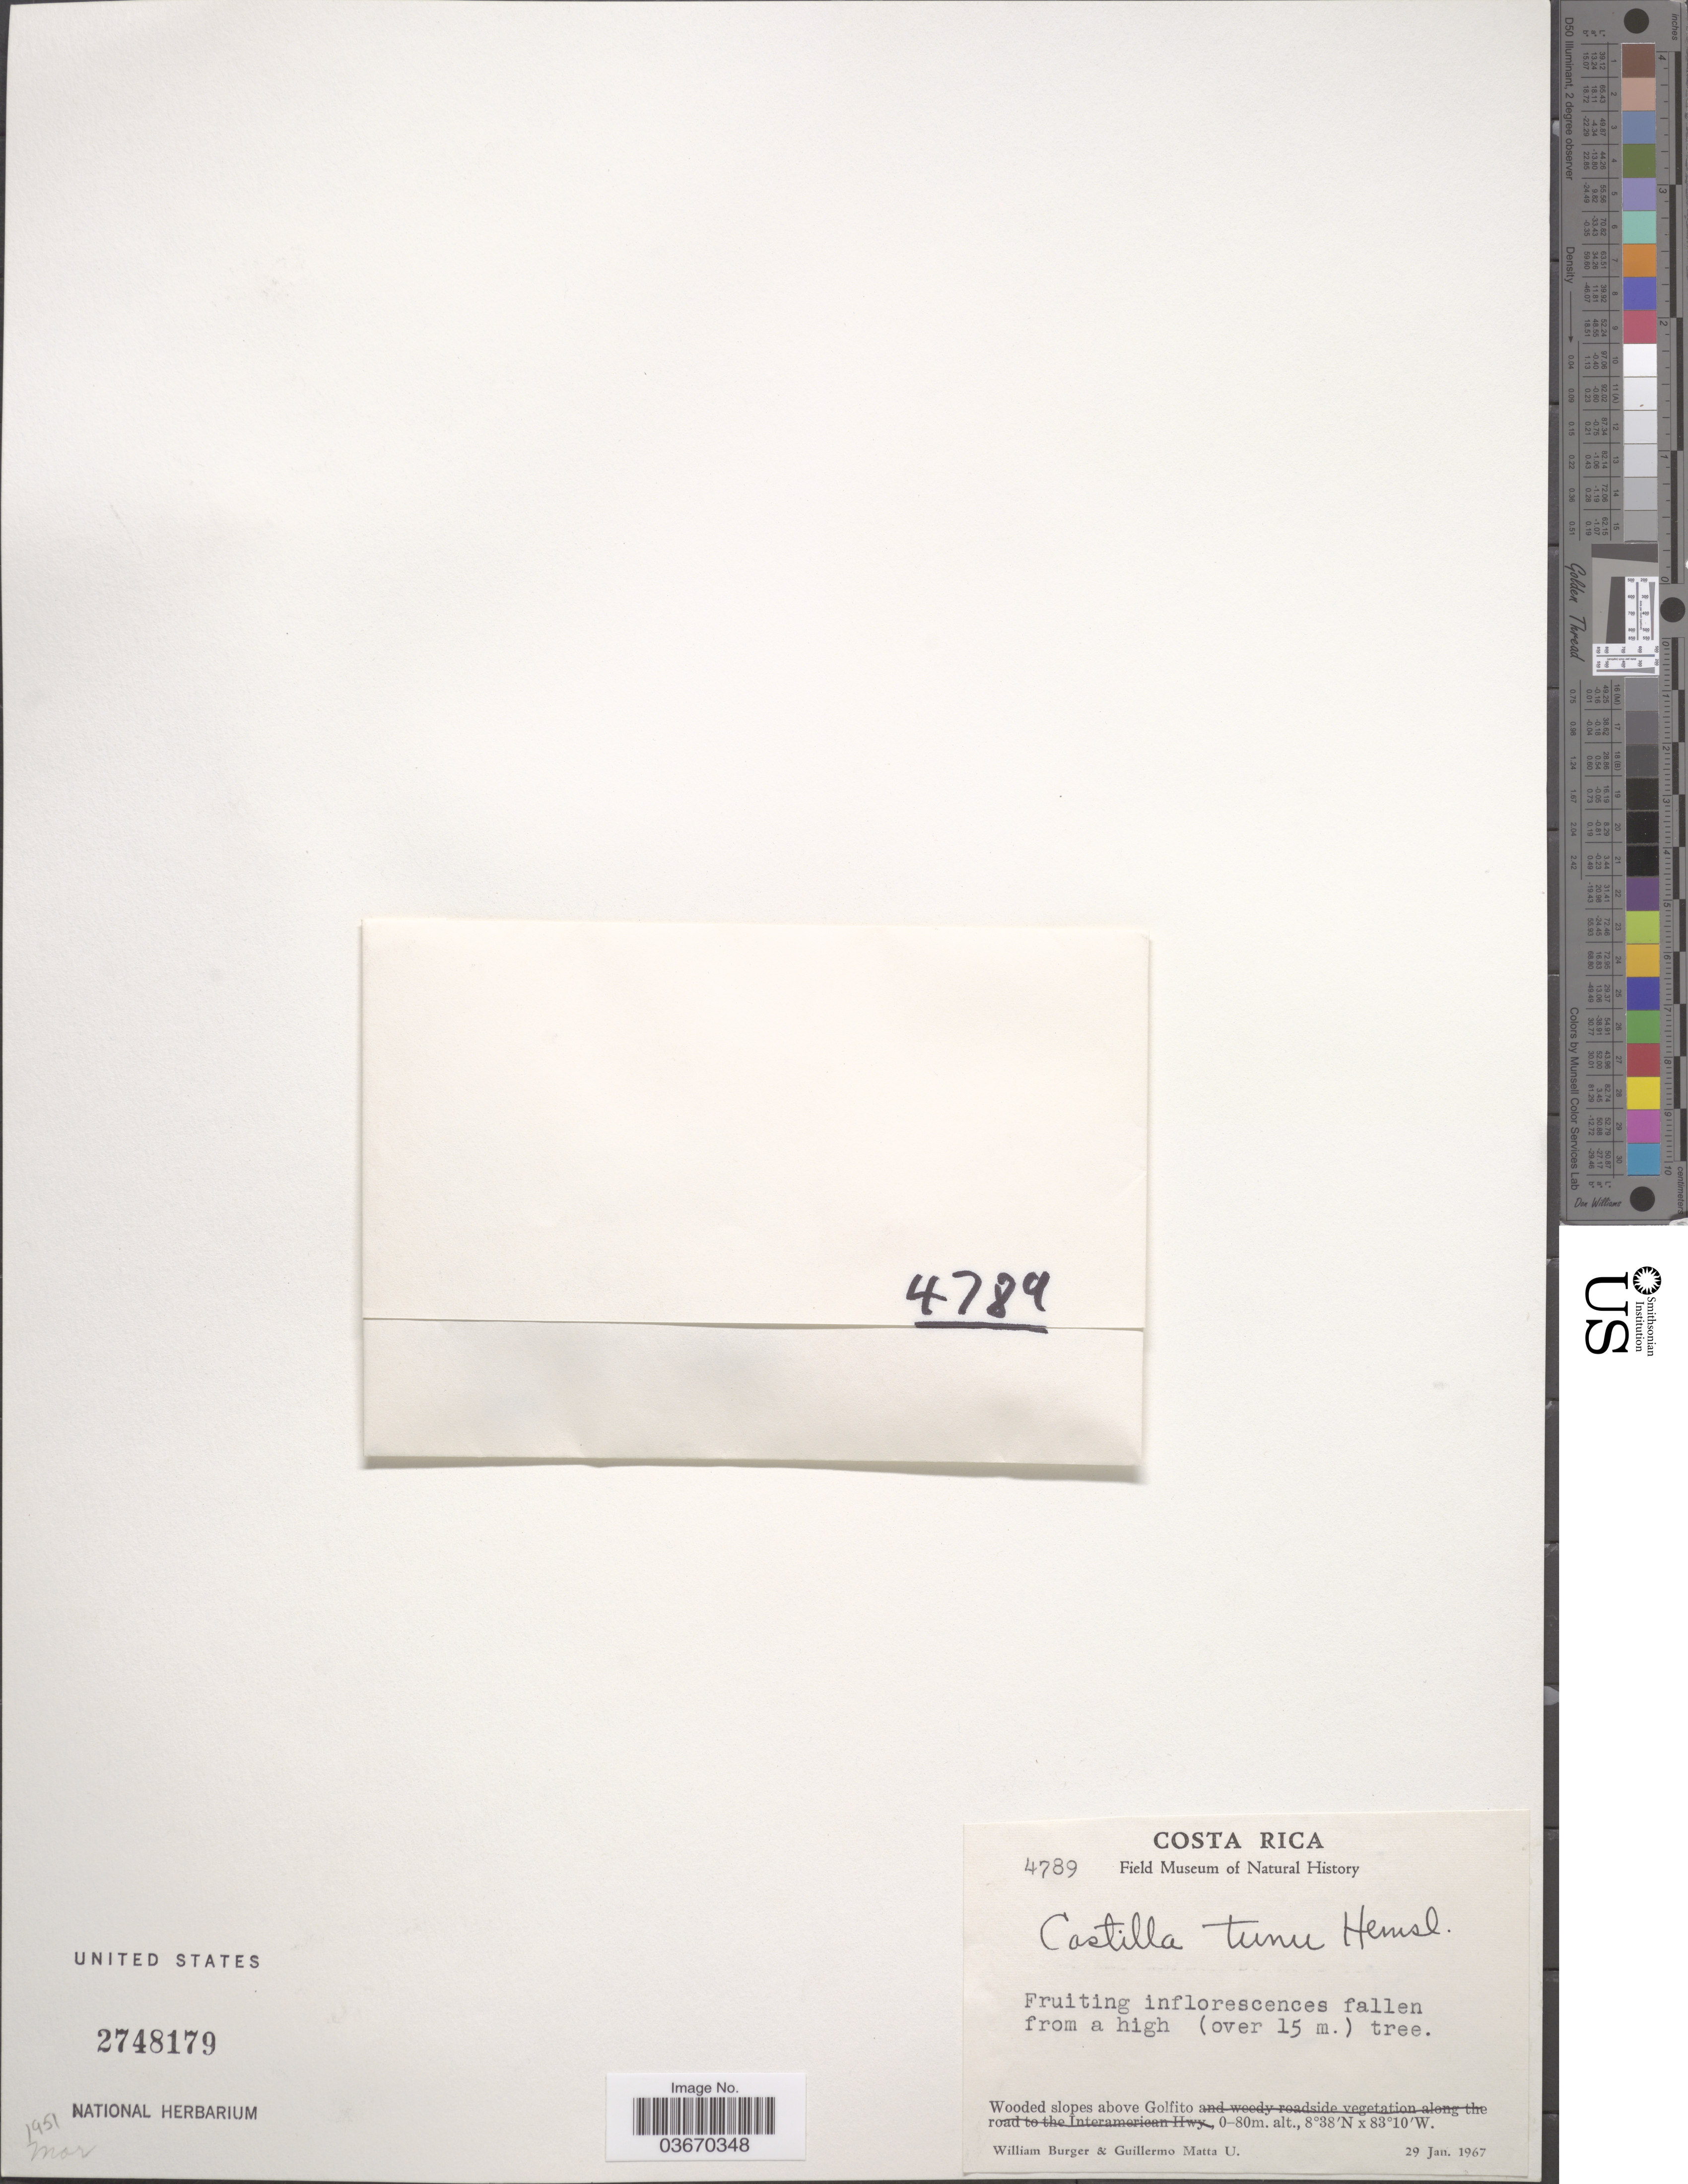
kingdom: Plantae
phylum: Tracheophyta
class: Magnoliopsida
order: Rosales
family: Moraceae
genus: Castilla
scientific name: Castilla tunu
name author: Hemsl.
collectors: W. Burger & G. Matta U.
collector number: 4789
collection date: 1967-01-29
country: Costa Rica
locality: Wooded slopes above Golfito.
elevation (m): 0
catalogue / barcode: US 2748179